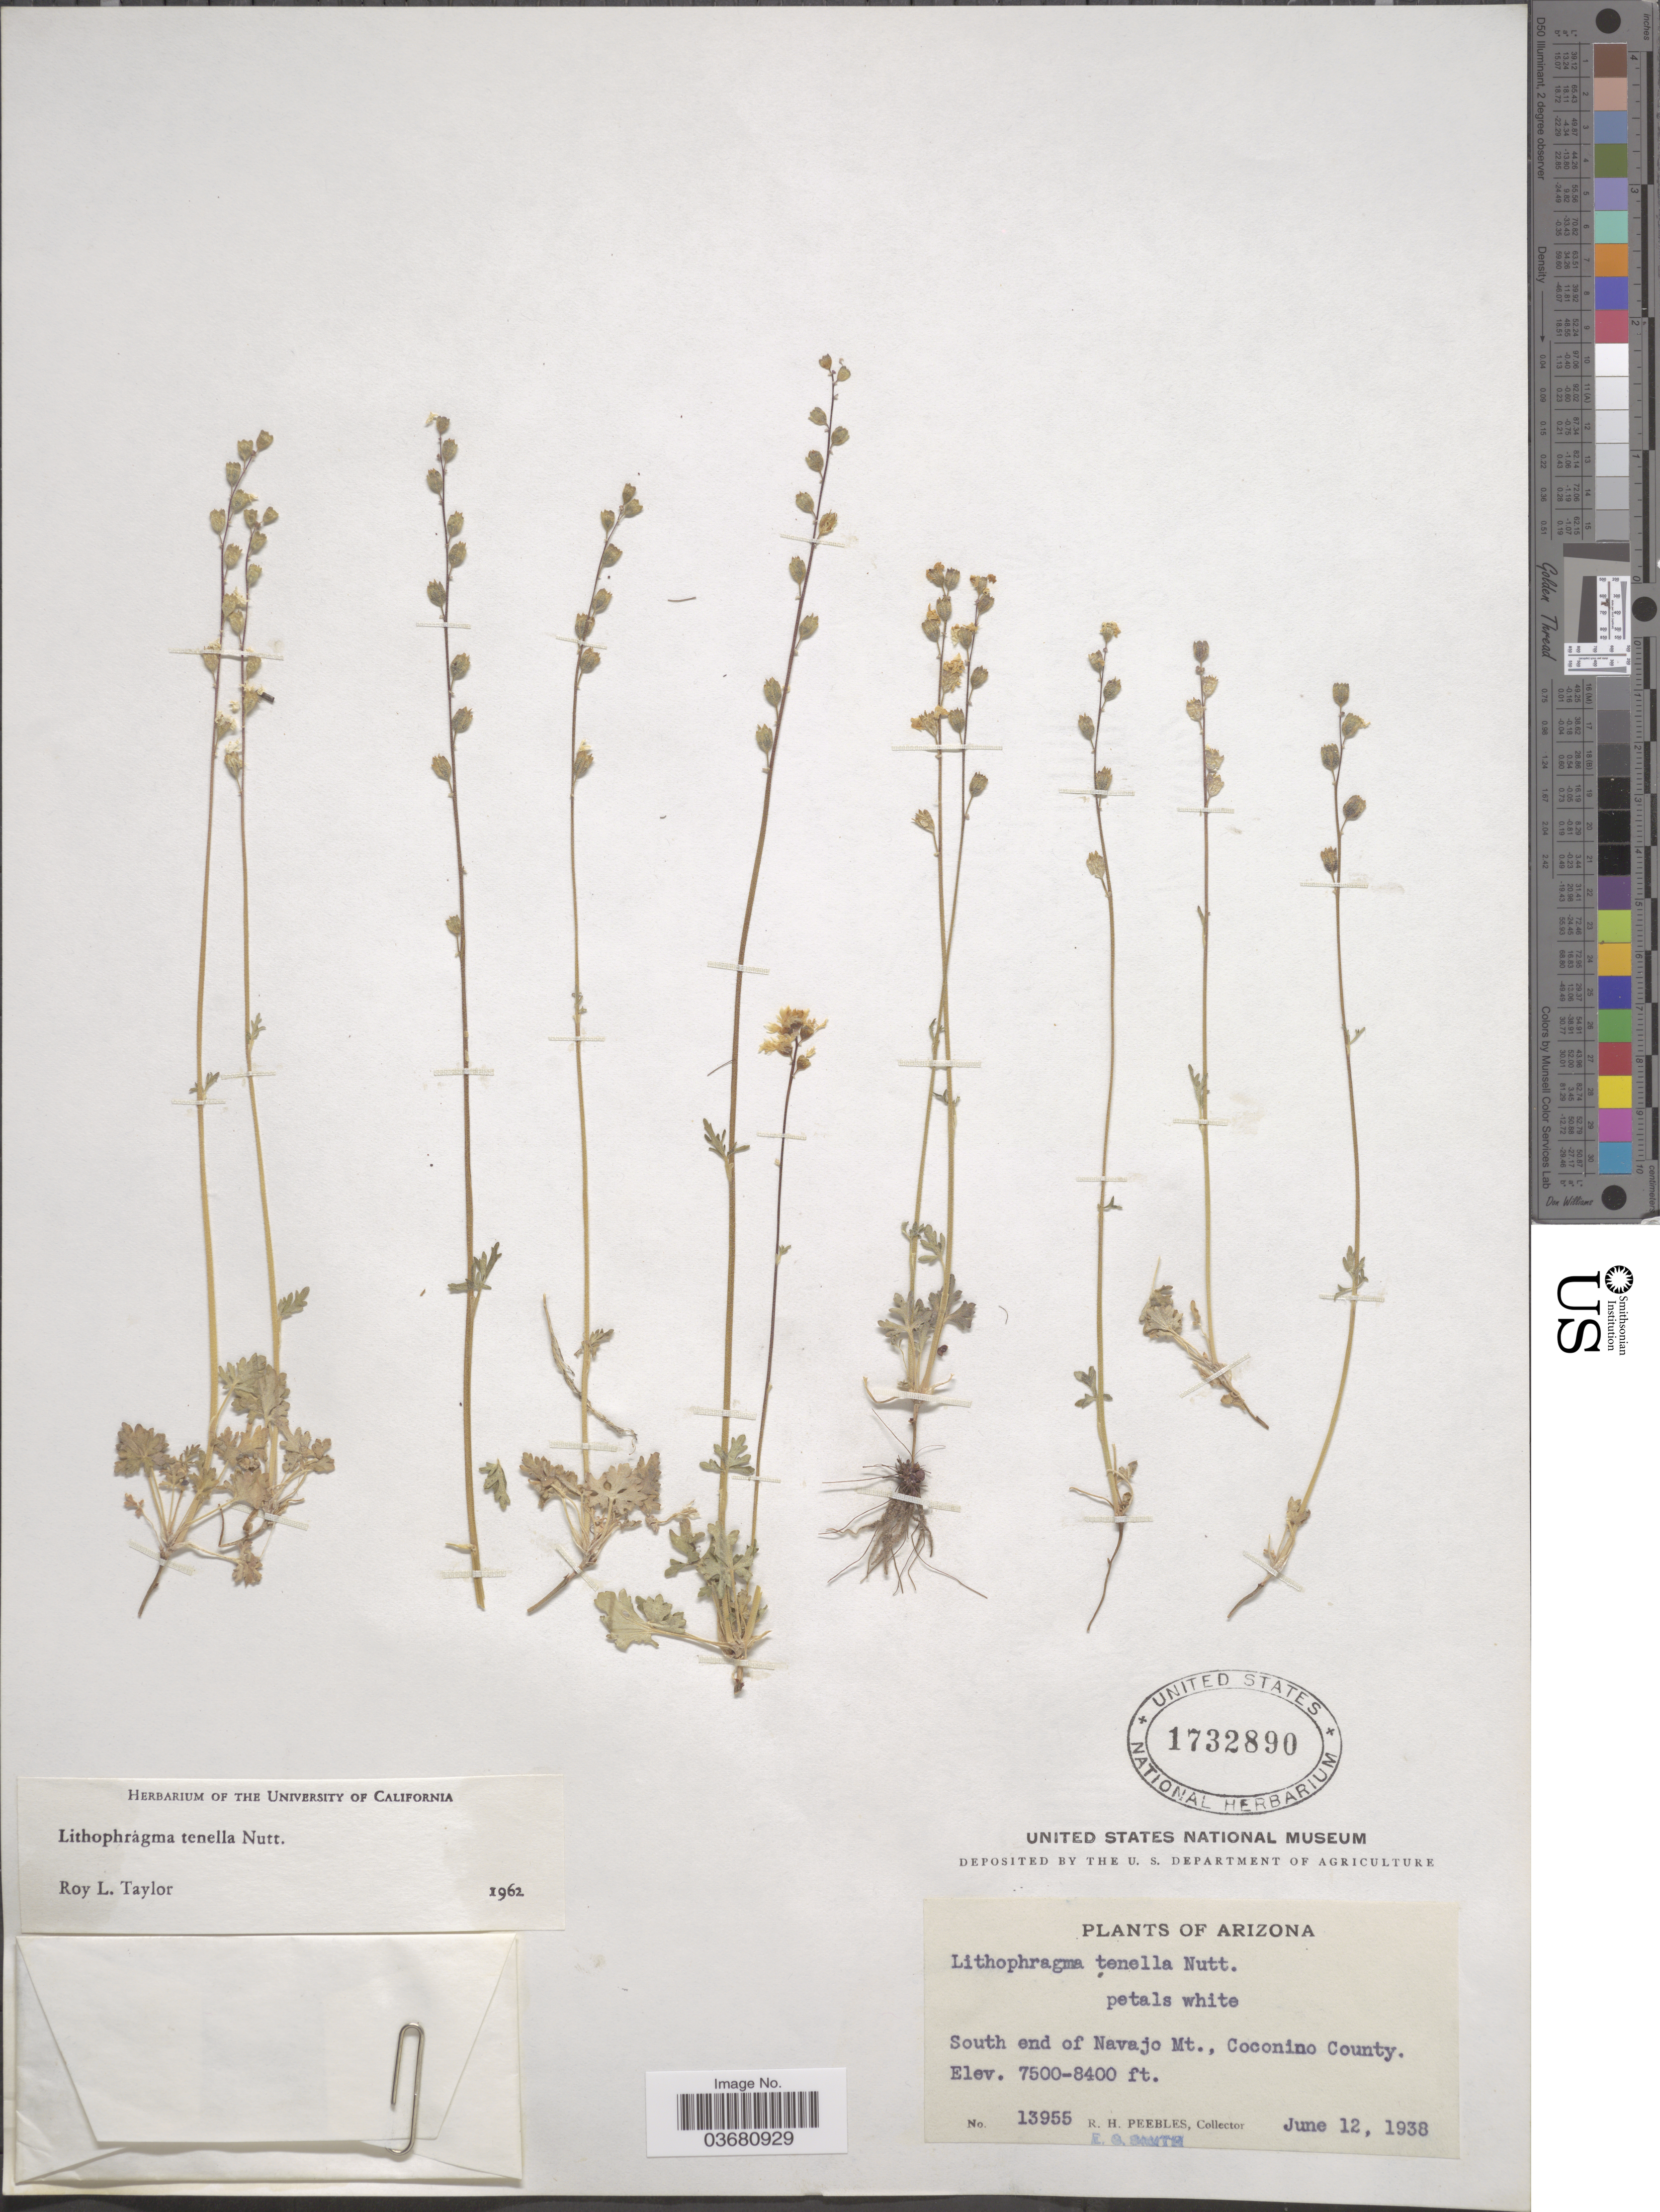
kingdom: Plantae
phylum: Tracheophyta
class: Magnoliopsida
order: Saxifragales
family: Saxifragaceae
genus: Lithophragma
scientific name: Lithophragma tenellum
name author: Nutt.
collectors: R. H. Peebles & E. G. Smith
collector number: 13955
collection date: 1938-06-12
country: United States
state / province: Arizona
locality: South end of Navajo Mt., Coconino County.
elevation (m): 2286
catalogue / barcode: US 1732890